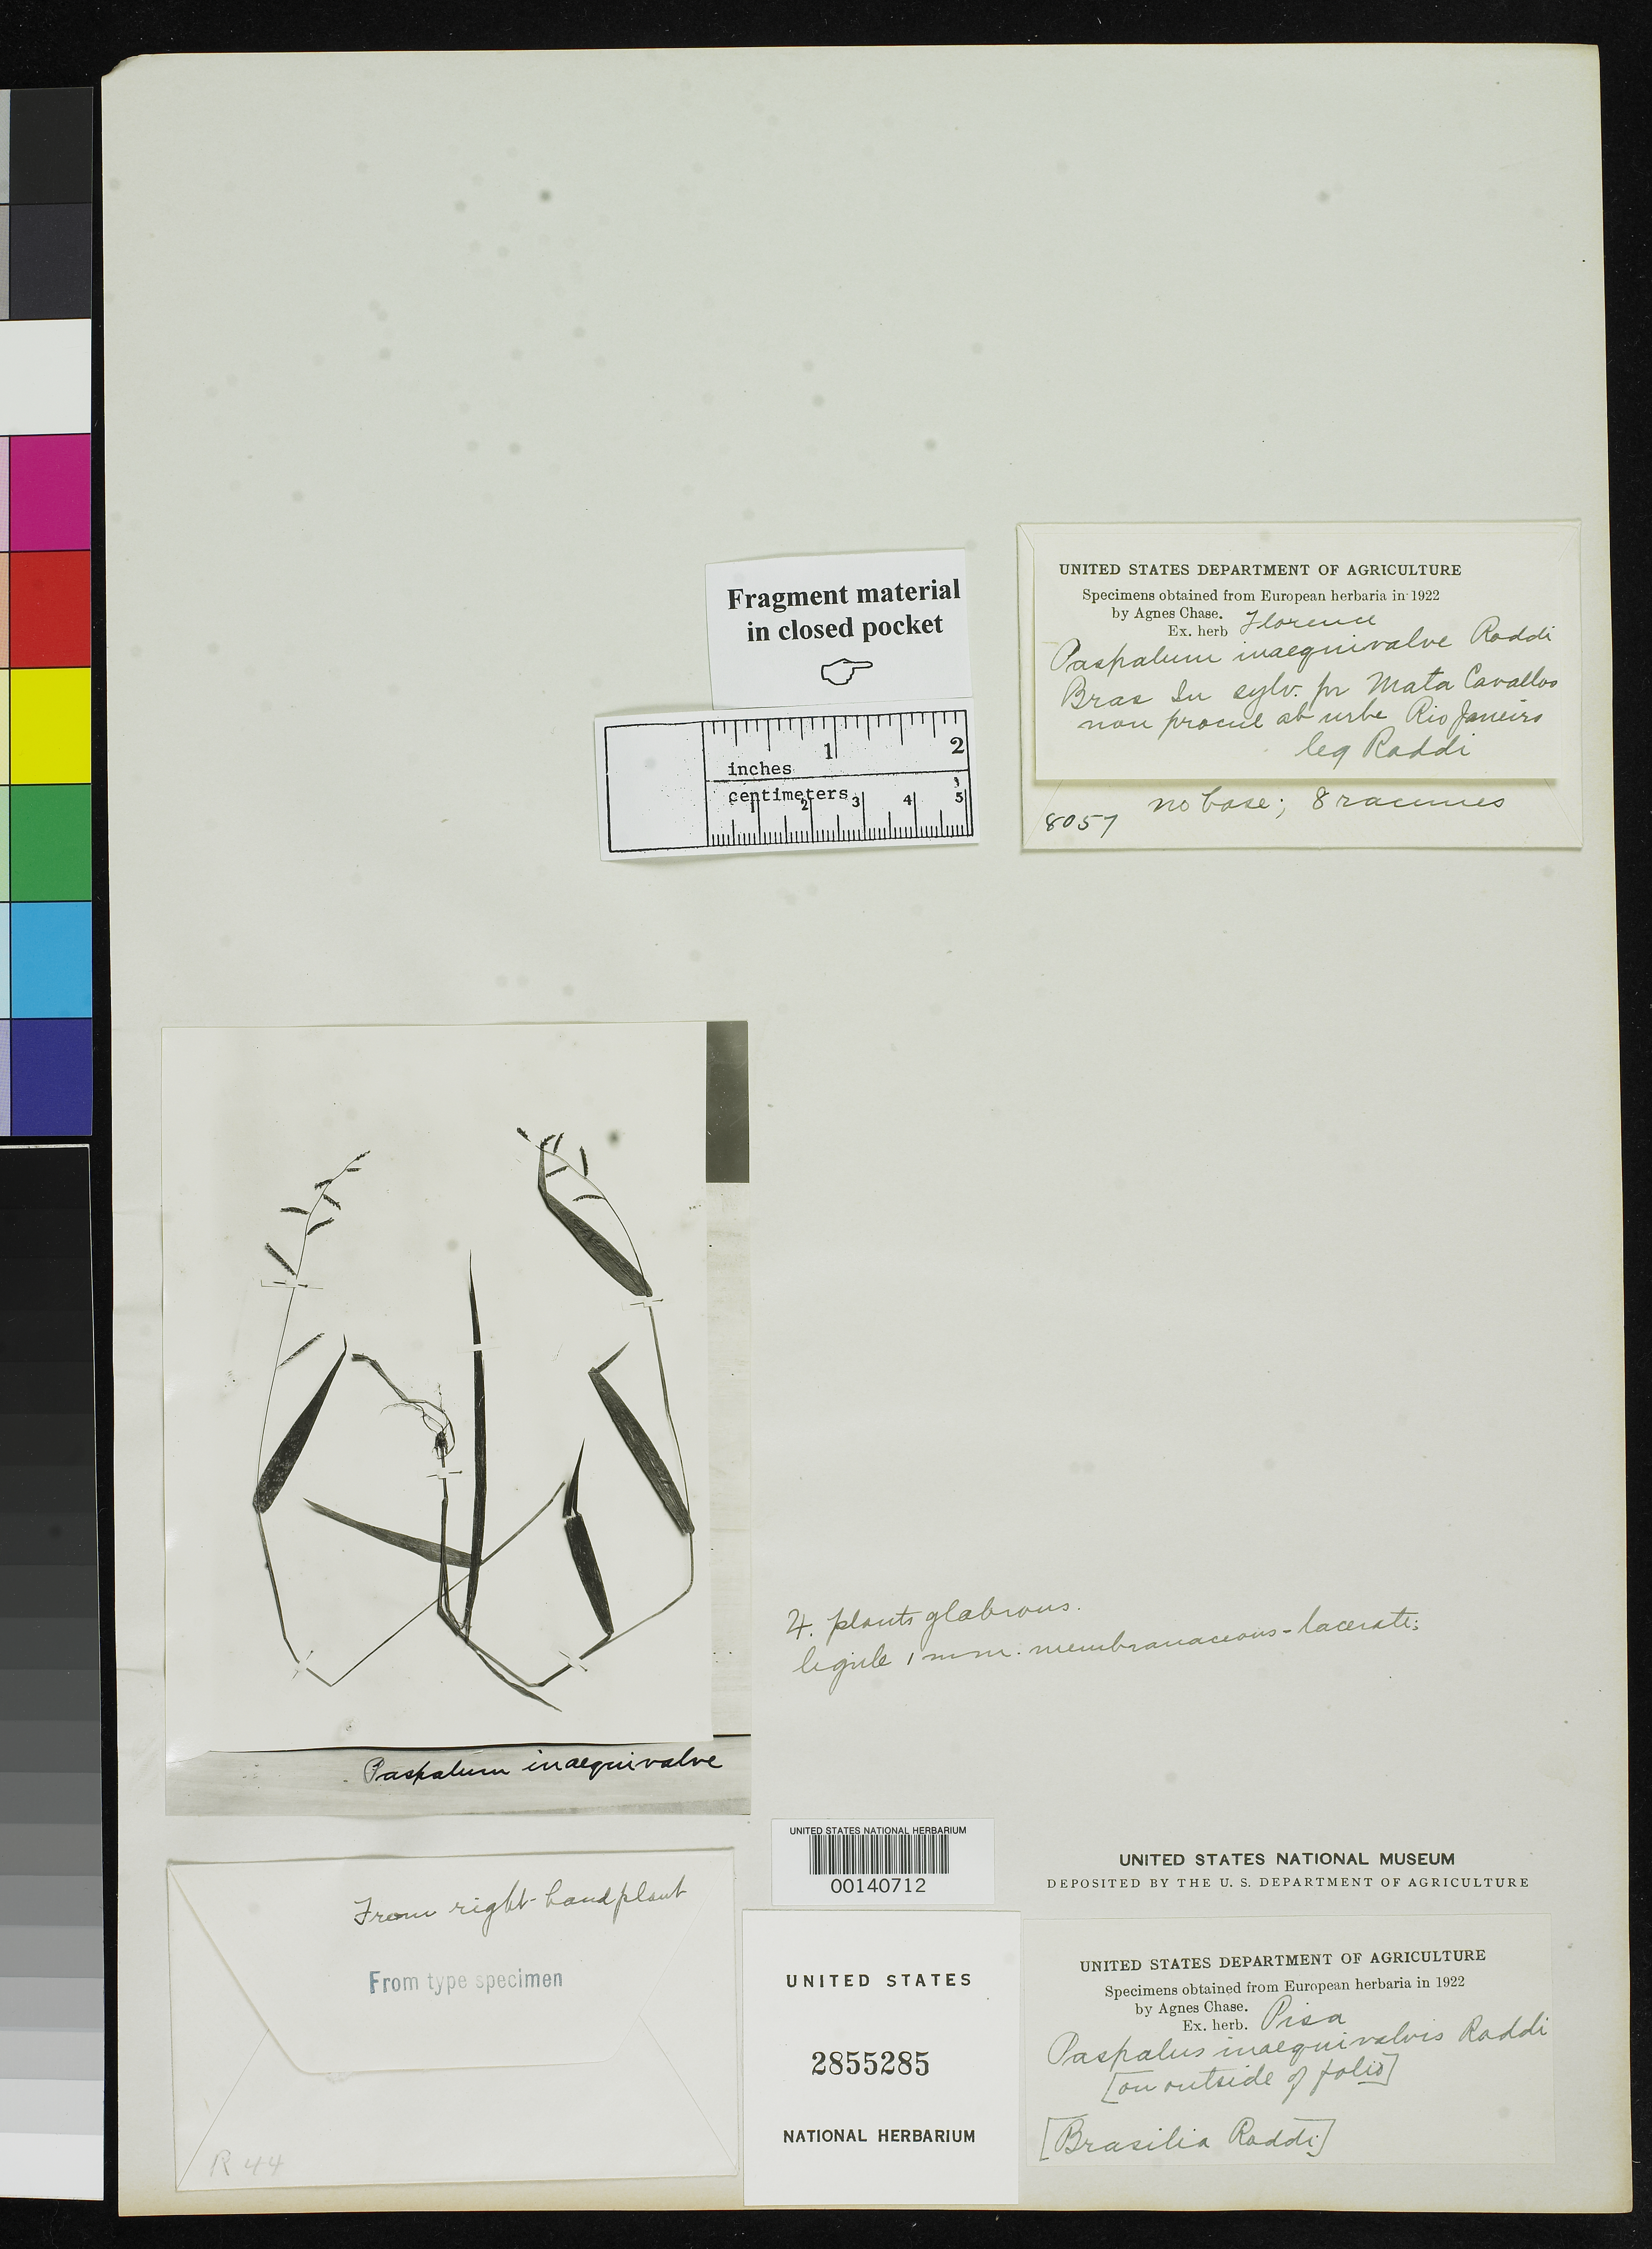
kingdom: Plantae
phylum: Tracheophyta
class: Liliopsida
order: Poales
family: Poaceae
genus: Paspalum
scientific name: Paspalum inaequivalve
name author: Raddi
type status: Type Fragment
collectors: G. Raddi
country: Brazil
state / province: Rio de Janeiro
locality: Mata-Cavallos.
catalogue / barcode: US 2855285